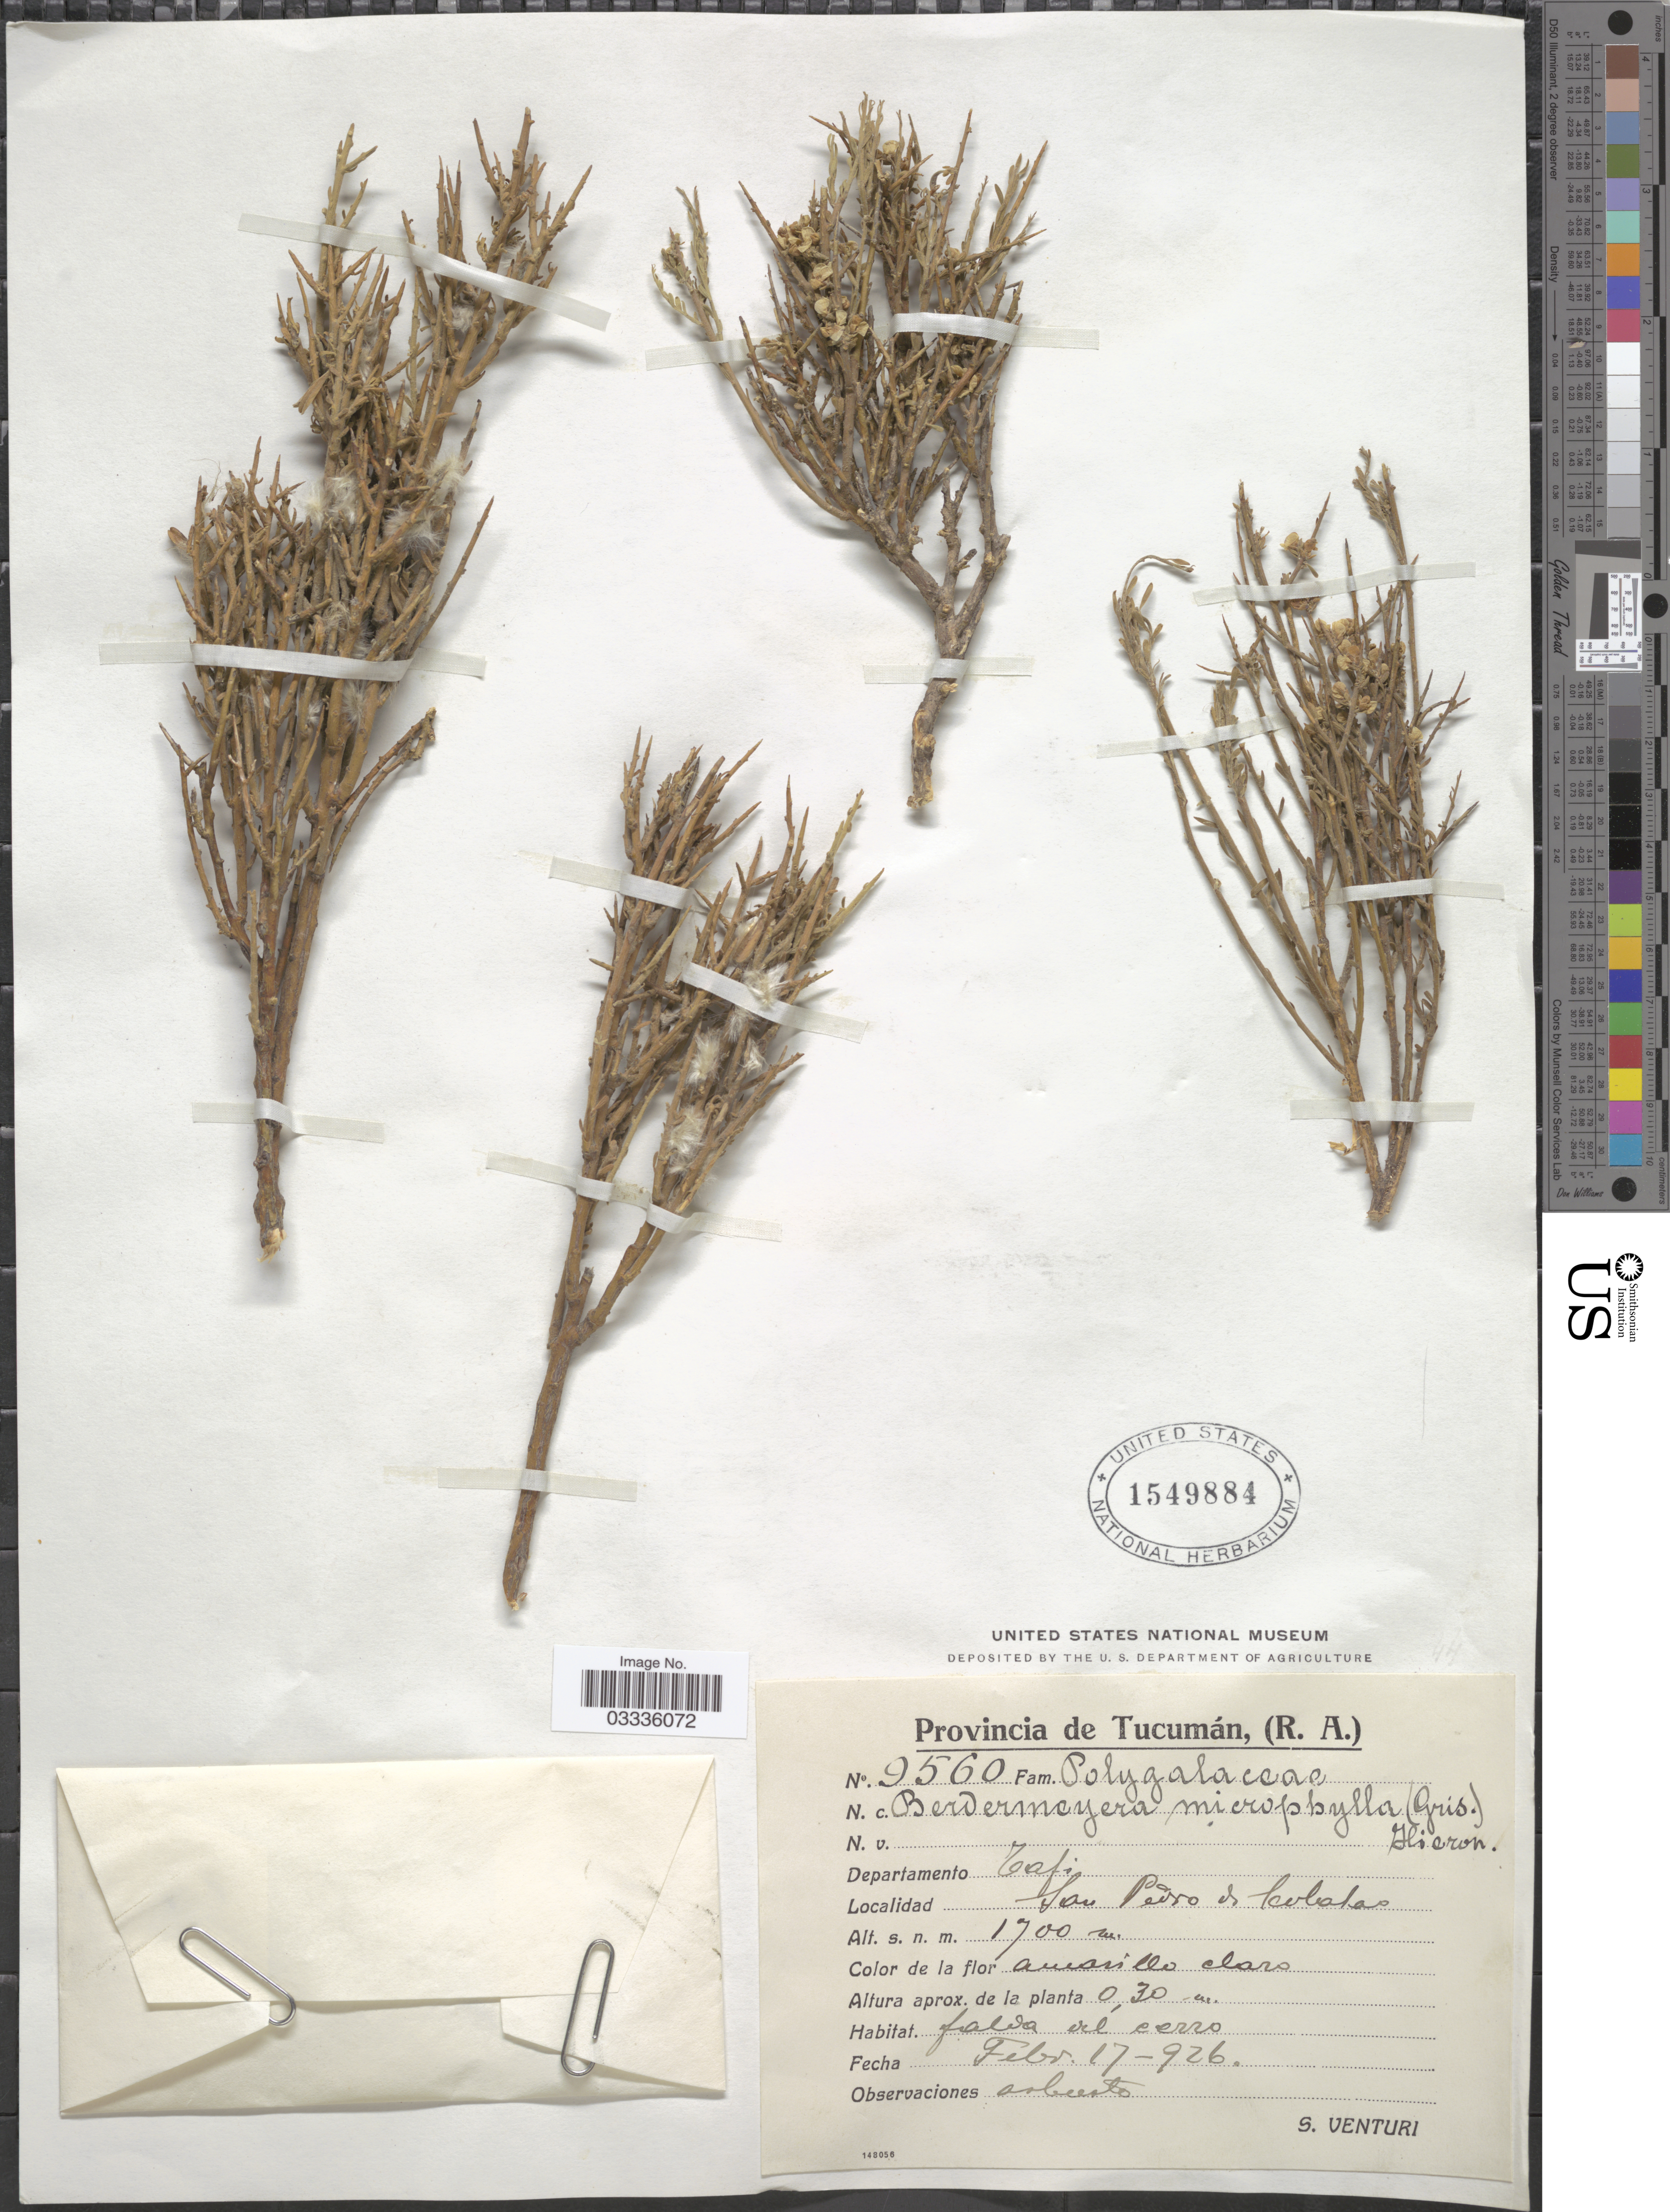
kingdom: Plantae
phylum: Tracheophyta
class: Magnoliopsida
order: Fabales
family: Polygalaceae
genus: Rhamphopetalum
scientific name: Rhamphopetalum microphyllum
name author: (Griseb.) J.F.B. Pastore & M. Mota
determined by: Strong, Mark T., (BOT), Smithsonian Institution - National Museum of Natural History (UNITED STATES)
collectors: S. Venturi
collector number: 9560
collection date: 1926-02-17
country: Argentina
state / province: Tucuman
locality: Departamento Tafi. San Pedro de Colalao.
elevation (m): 1700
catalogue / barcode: US 1549884